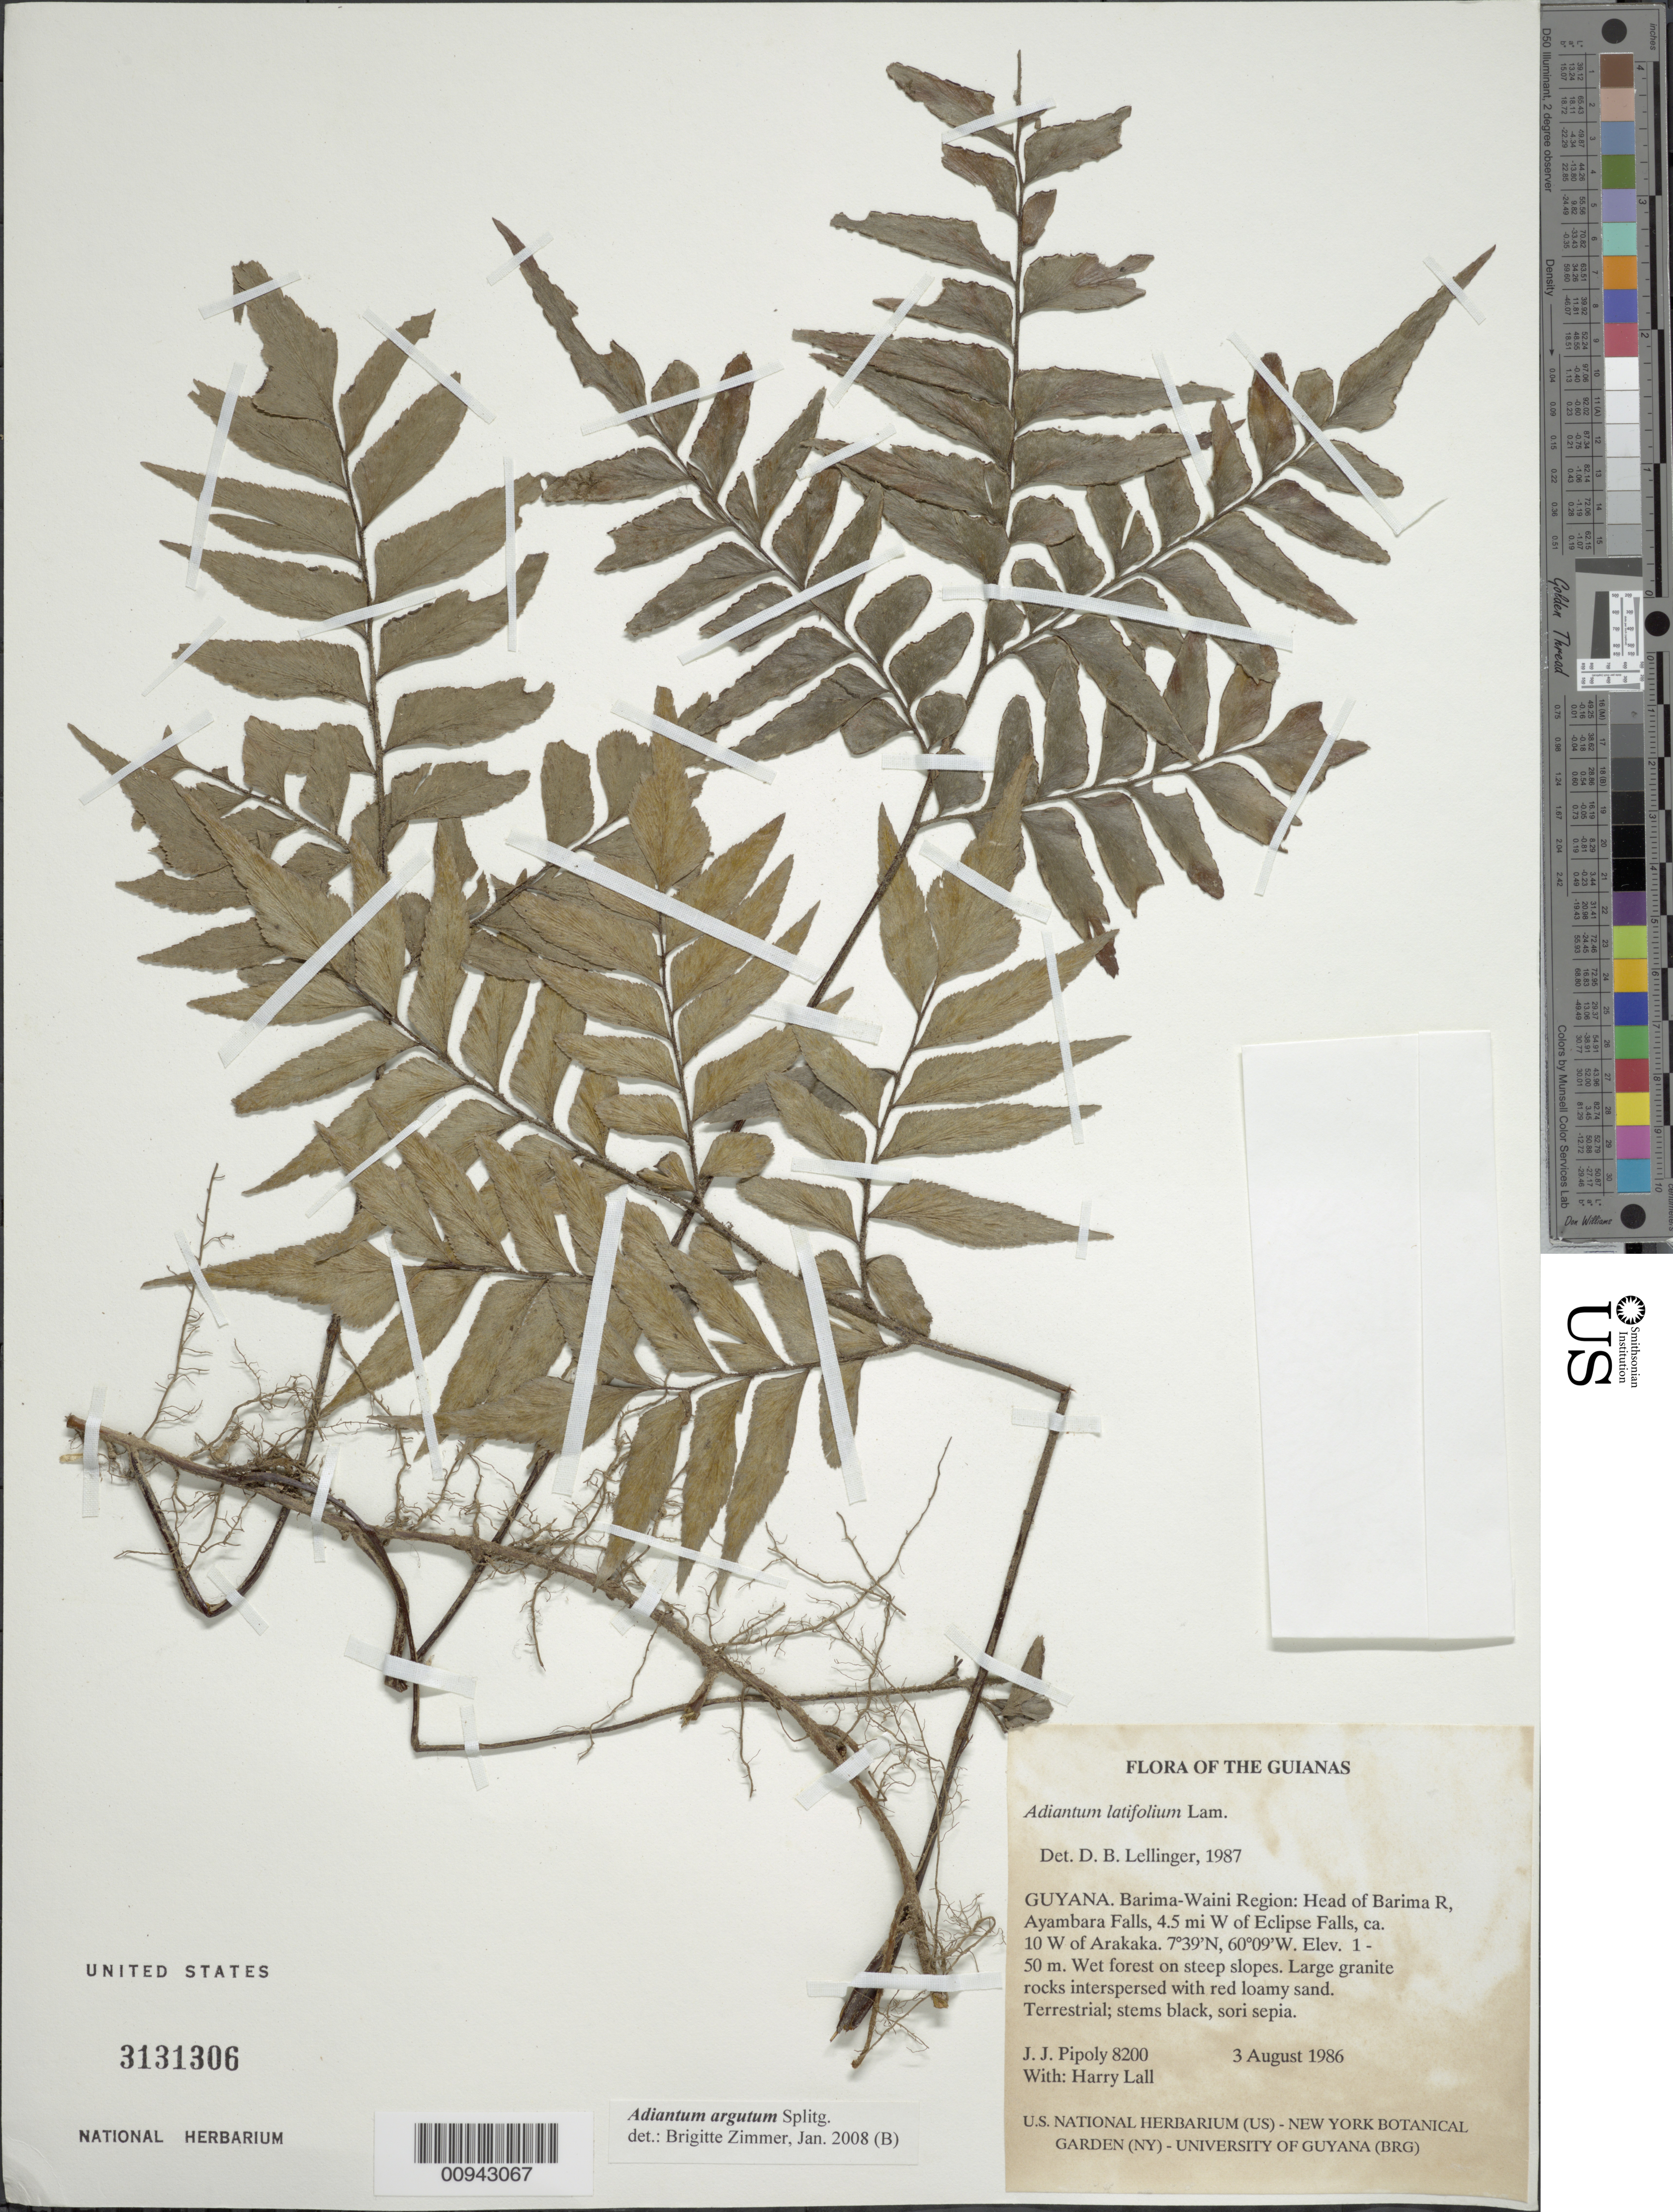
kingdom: Plantae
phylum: Tracheophyta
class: Polypodiopsida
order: Polypodiales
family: Pteridaceae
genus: Adiantum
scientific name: Adiantum argutum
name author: Splitg.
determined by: Zimmer, B.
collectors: J. J. Pipoly & H. Lall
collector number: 8200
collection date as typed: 3 August 1986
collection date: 1986-08-03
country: Guyana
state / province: Barima-Waini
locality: Head of Barima R, Ayambara Falls, 4.5 mi W of Eclipse Falls, ca. 10 W of Arakaka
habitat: Wet forest on large granite rocks, interspersed with red loamy sand, on steep slopes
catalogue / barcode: US 3131306